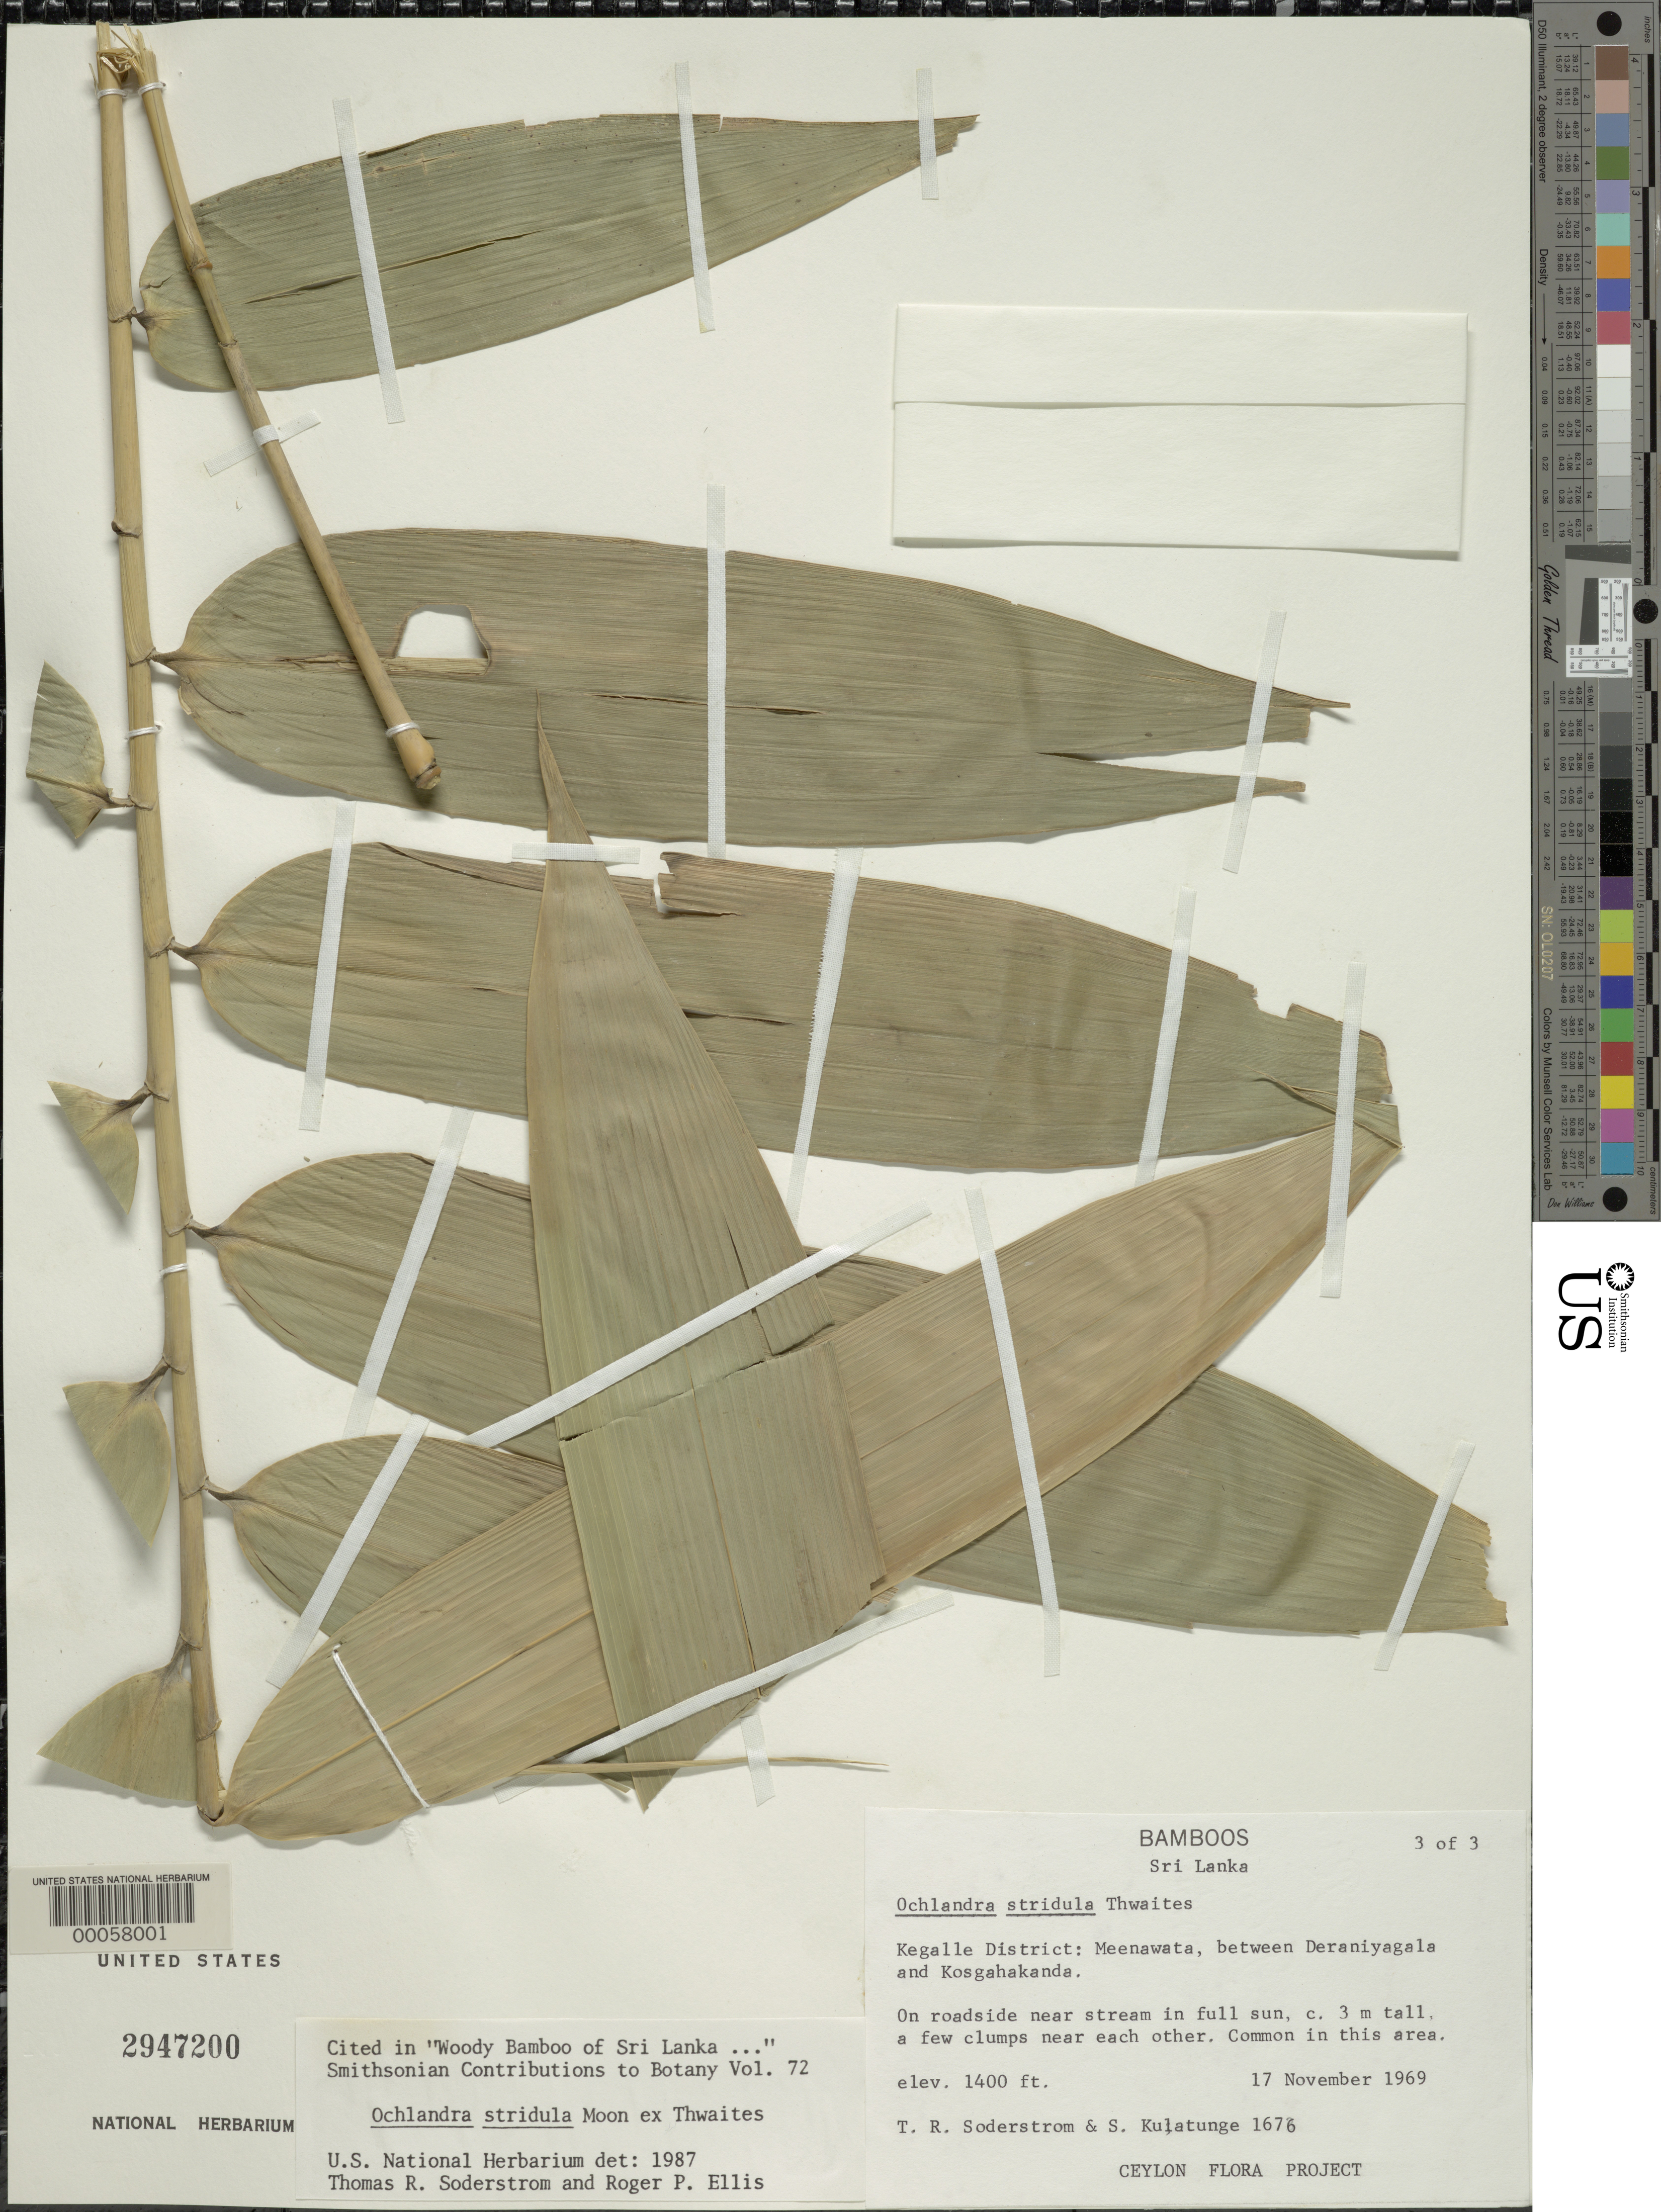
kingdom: Plantae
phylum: Tracheophyta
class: Liliopsida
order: Poales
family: Poaceae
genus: Ochlandra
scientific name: Ochlandra stridula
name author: Moon ex Thwaites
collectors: T. R. Soderstrom & S. Kulatunge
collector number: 1676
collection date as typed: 17 Nov 1969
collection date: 1969-11-17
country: Sri Lanka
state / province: Sabaragamuwa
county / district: Kegalle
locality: Meenawata, between Deraniyagala and Kosgahakanda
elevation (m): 1400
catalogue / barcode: US 2947200